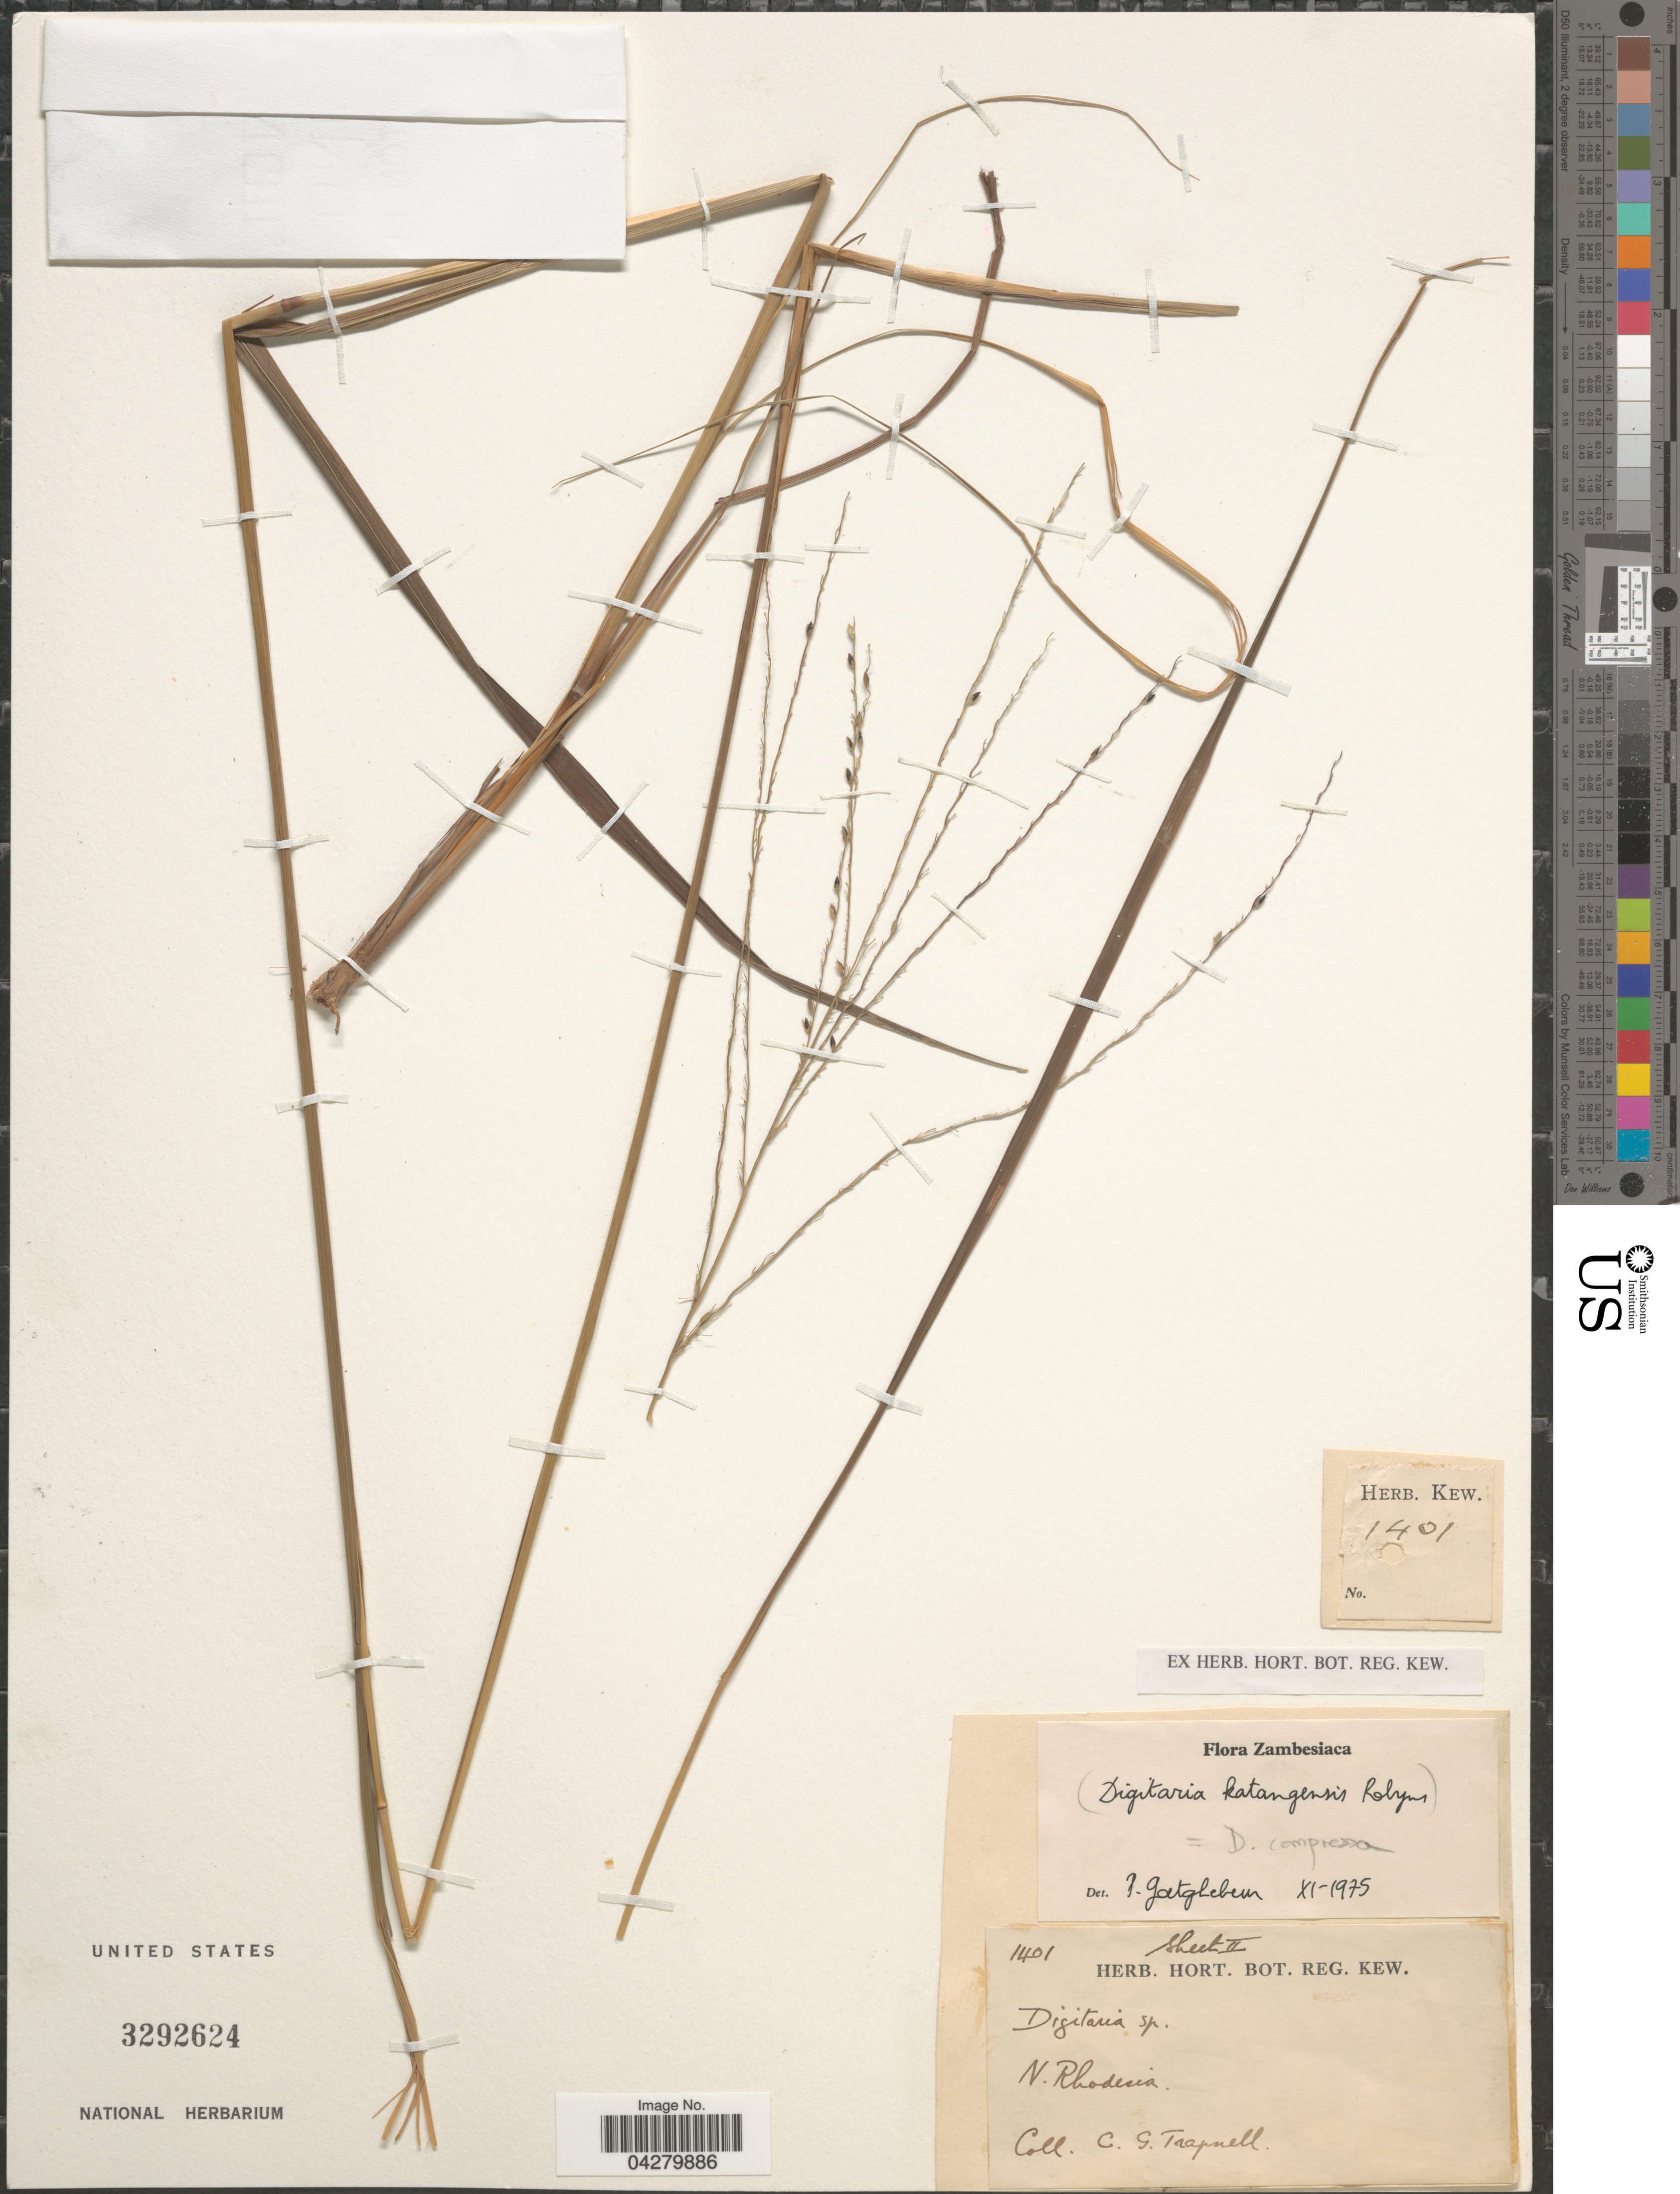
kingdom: Plantae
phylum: Tracheophyta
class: Liliopsida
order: Poales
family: Poaceae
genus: Digitaria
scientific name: Digitaria compressa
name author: Stapf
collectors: C. Trapnell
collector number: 1401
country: Zambia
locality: N. Rhodesia.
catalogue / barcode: US 3292624